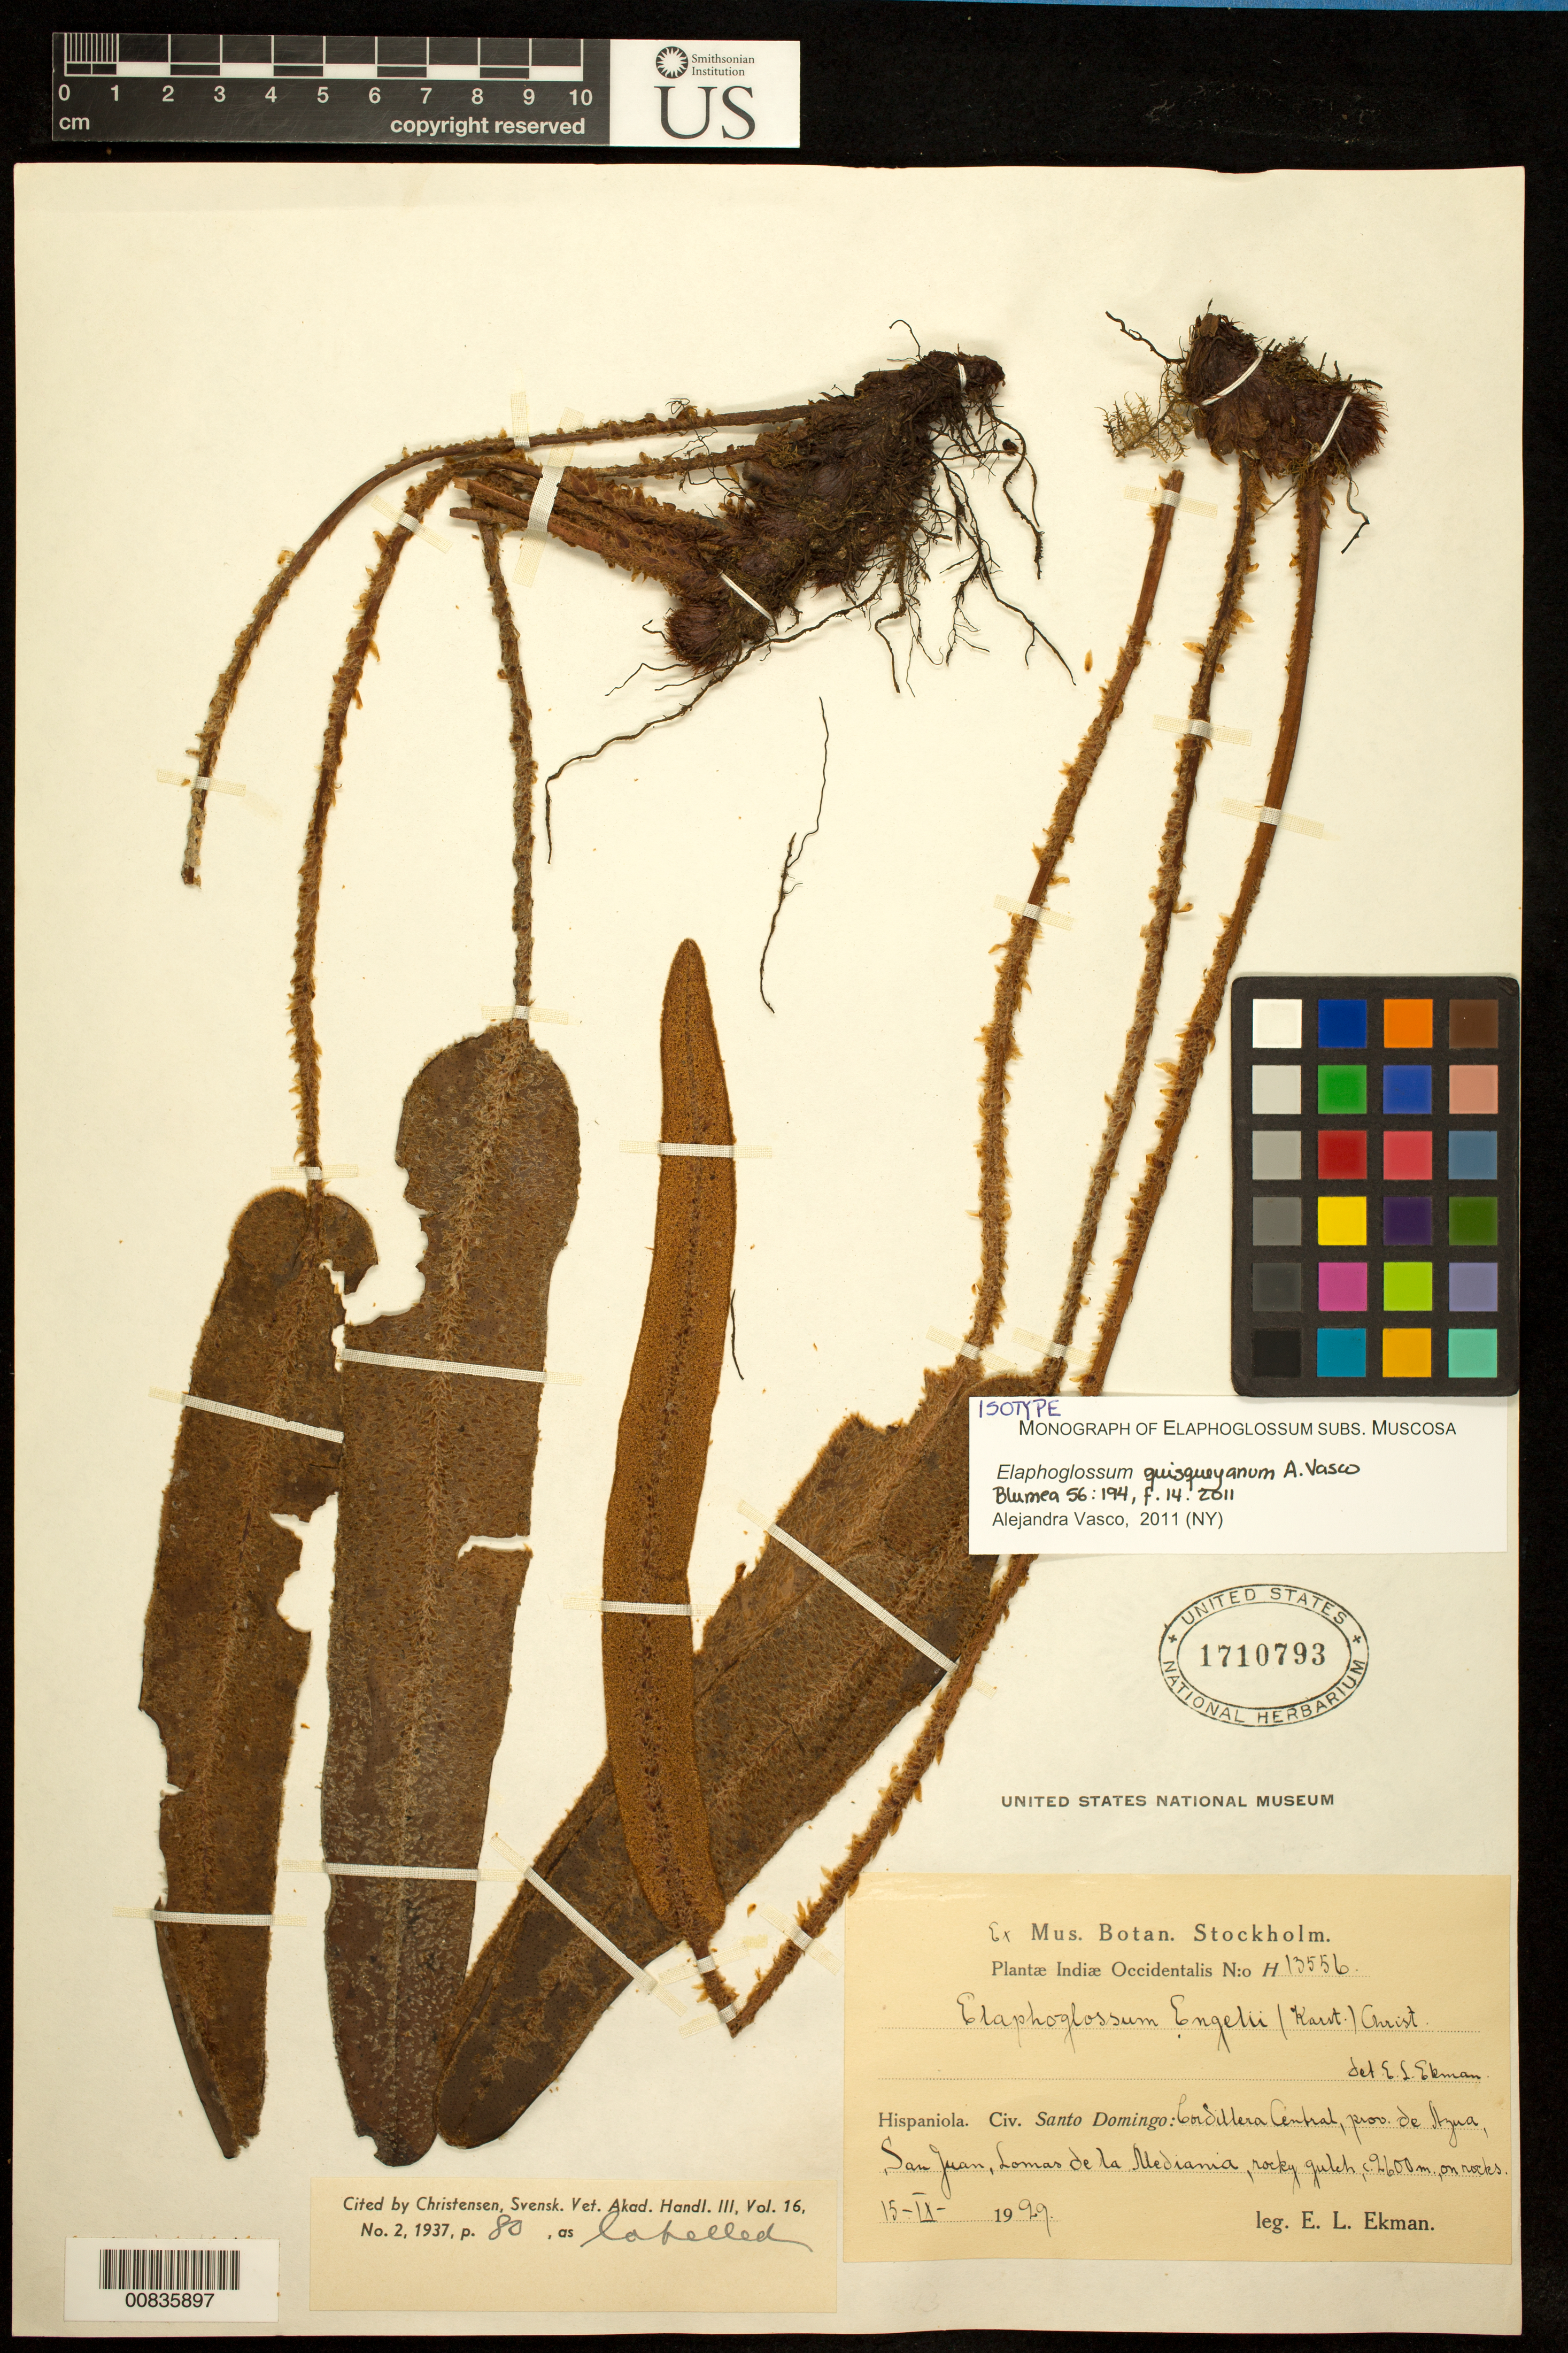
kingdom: Plantae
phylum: Tracheophyta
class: Polypodiopsida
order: Polypodiales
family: Dryopteridaceae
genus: Elaphoglossum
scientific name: Elaphoglossum quisquayanum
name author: A. Vasco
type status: Isotype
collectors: E. L. Ekman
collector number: H 13556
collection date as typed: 15 Sep 1929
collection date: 1929-09-15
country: Dominican Republic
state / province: Azua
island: Hispaniola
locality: Cordillera Central, Prov. de Azua, San Juan, Lomas de la Mediania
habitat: Rocky gulch, on rocks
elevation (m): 2600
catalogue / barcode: US 1710793